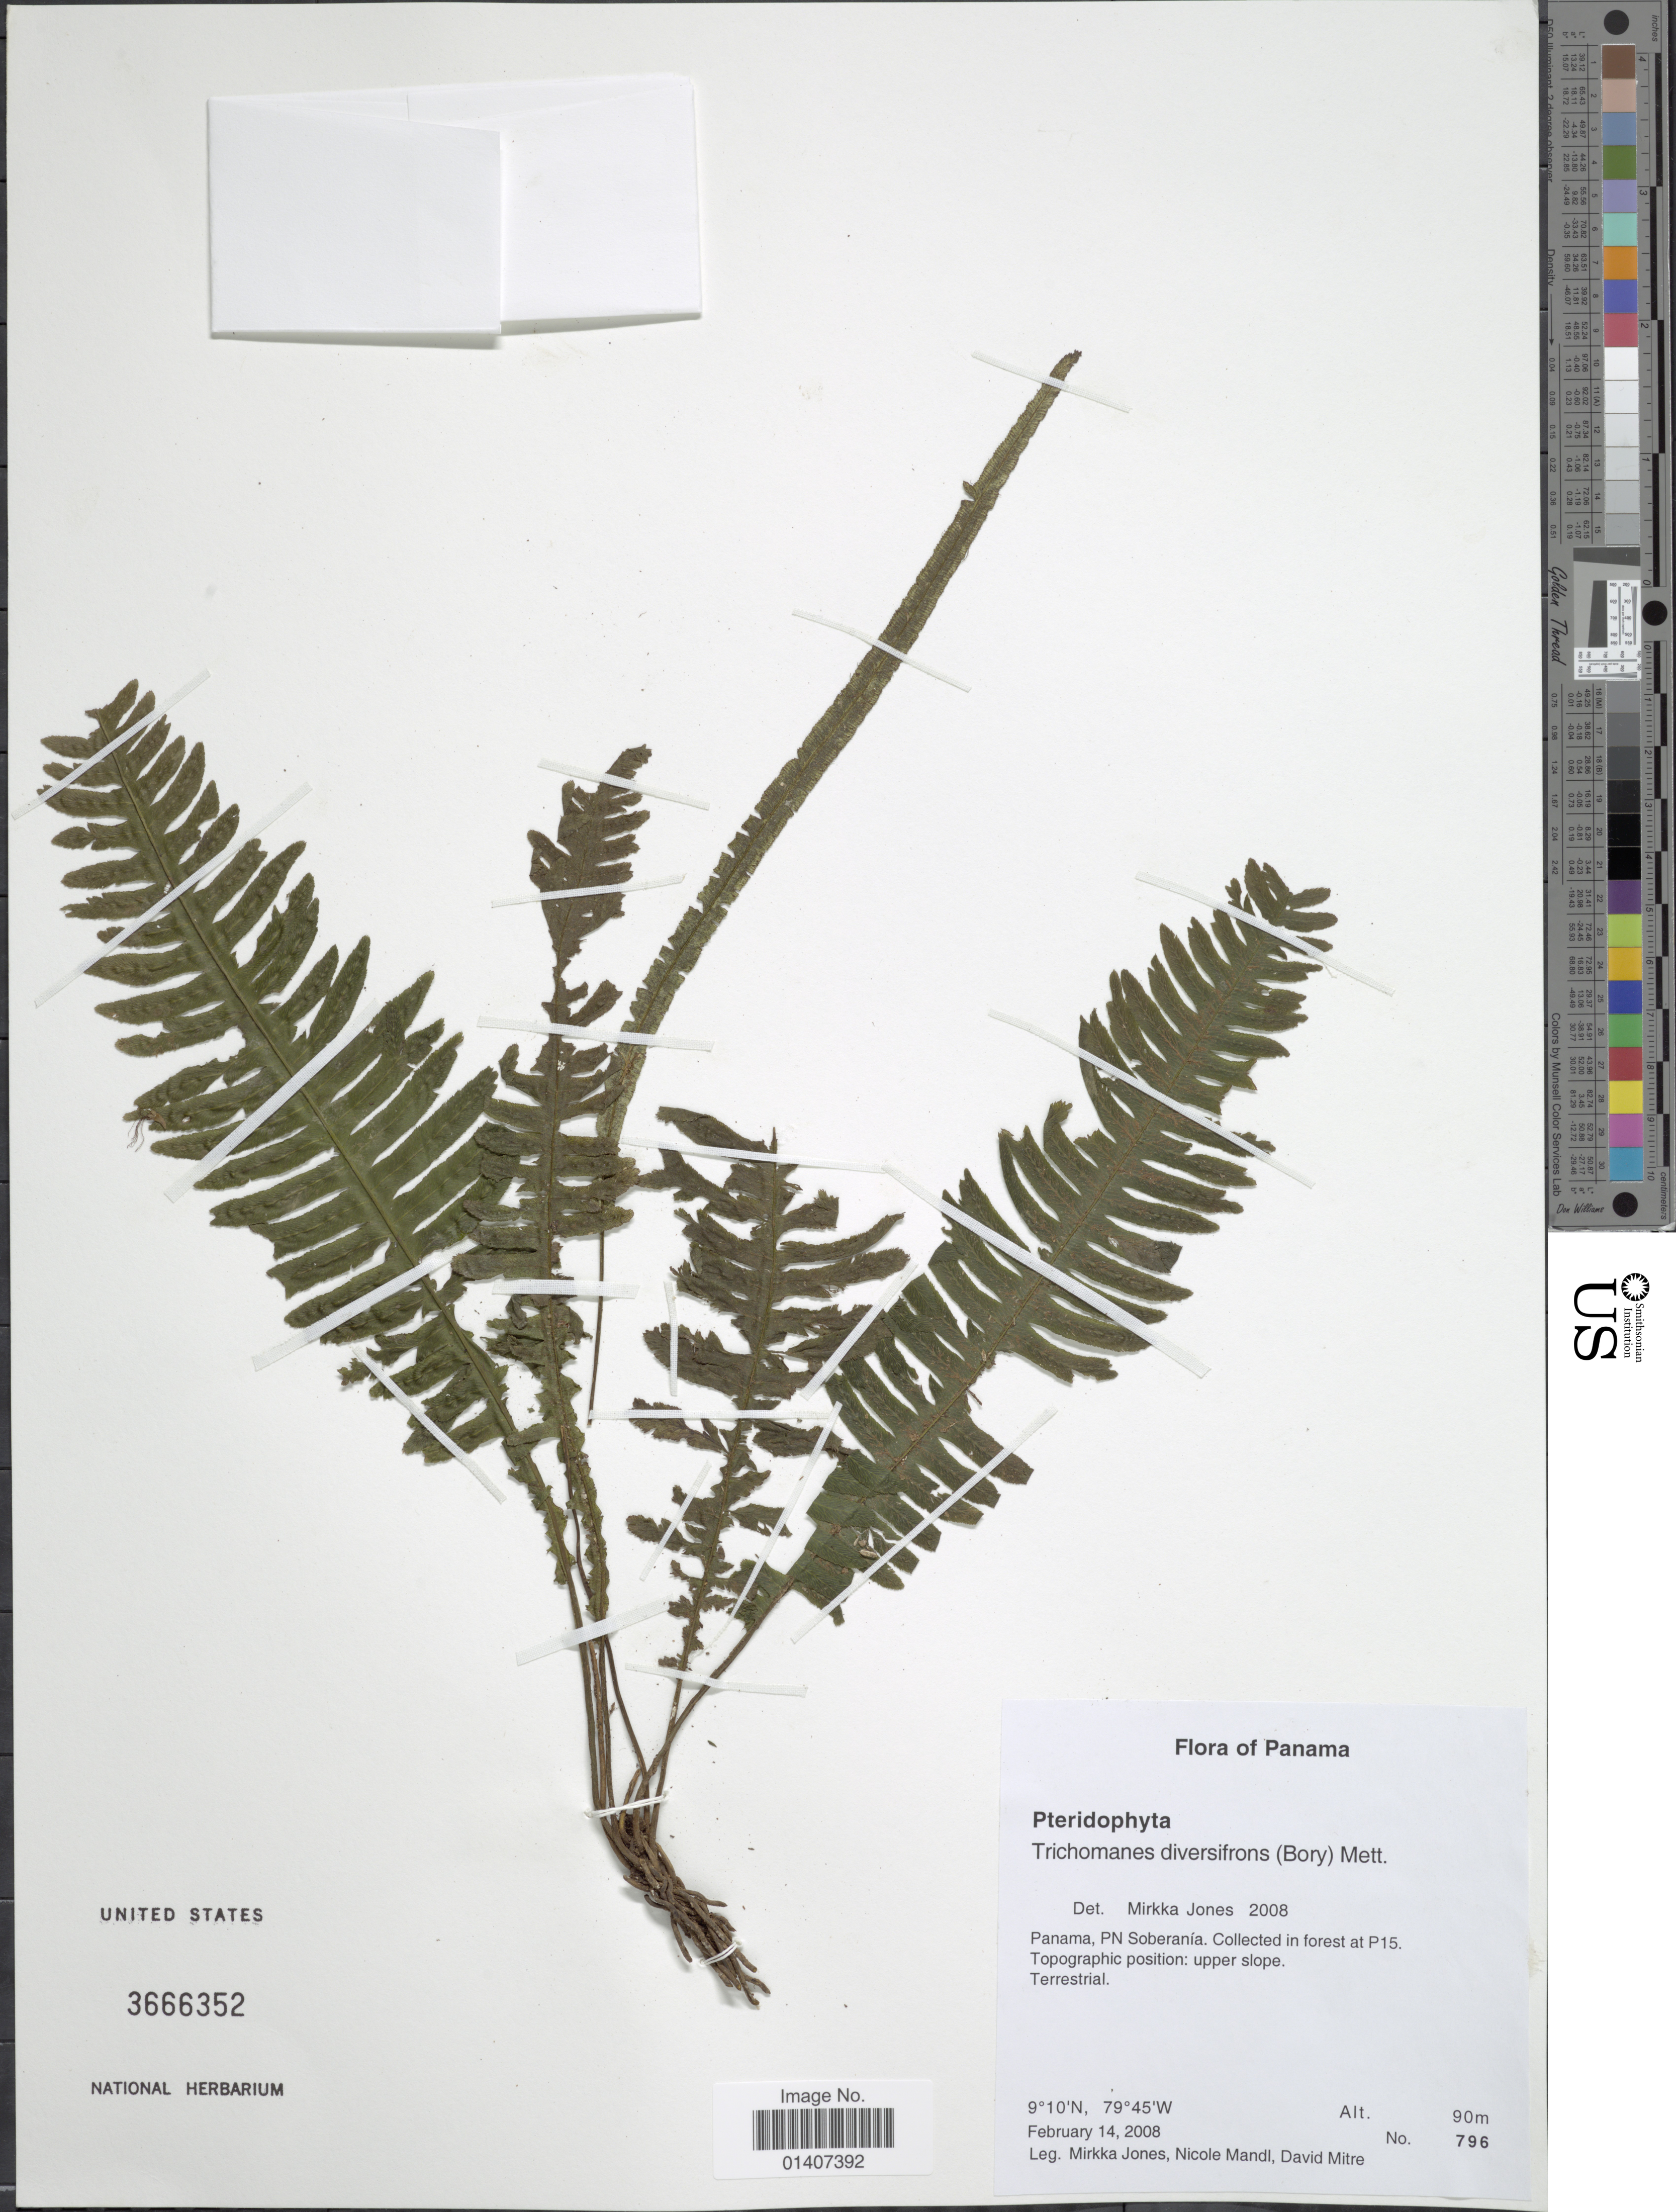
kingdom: Plantae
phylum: Tracheophyta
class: Polypodiopsida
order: Hymenophyllales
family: Hymenophyllaceae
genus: Trichomanes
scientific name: Trichomanes diversifrons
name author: (Bory) Mett. ex Sadeb.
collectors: M. Jones, N. Mandl & D. Mitre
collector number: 796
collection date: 2008-02-14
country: Panama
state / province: Panamá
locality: Panama, PN Soberania, collected in forest at P15, Topographic position, upper slope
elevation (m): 90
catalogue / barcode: US 3666352